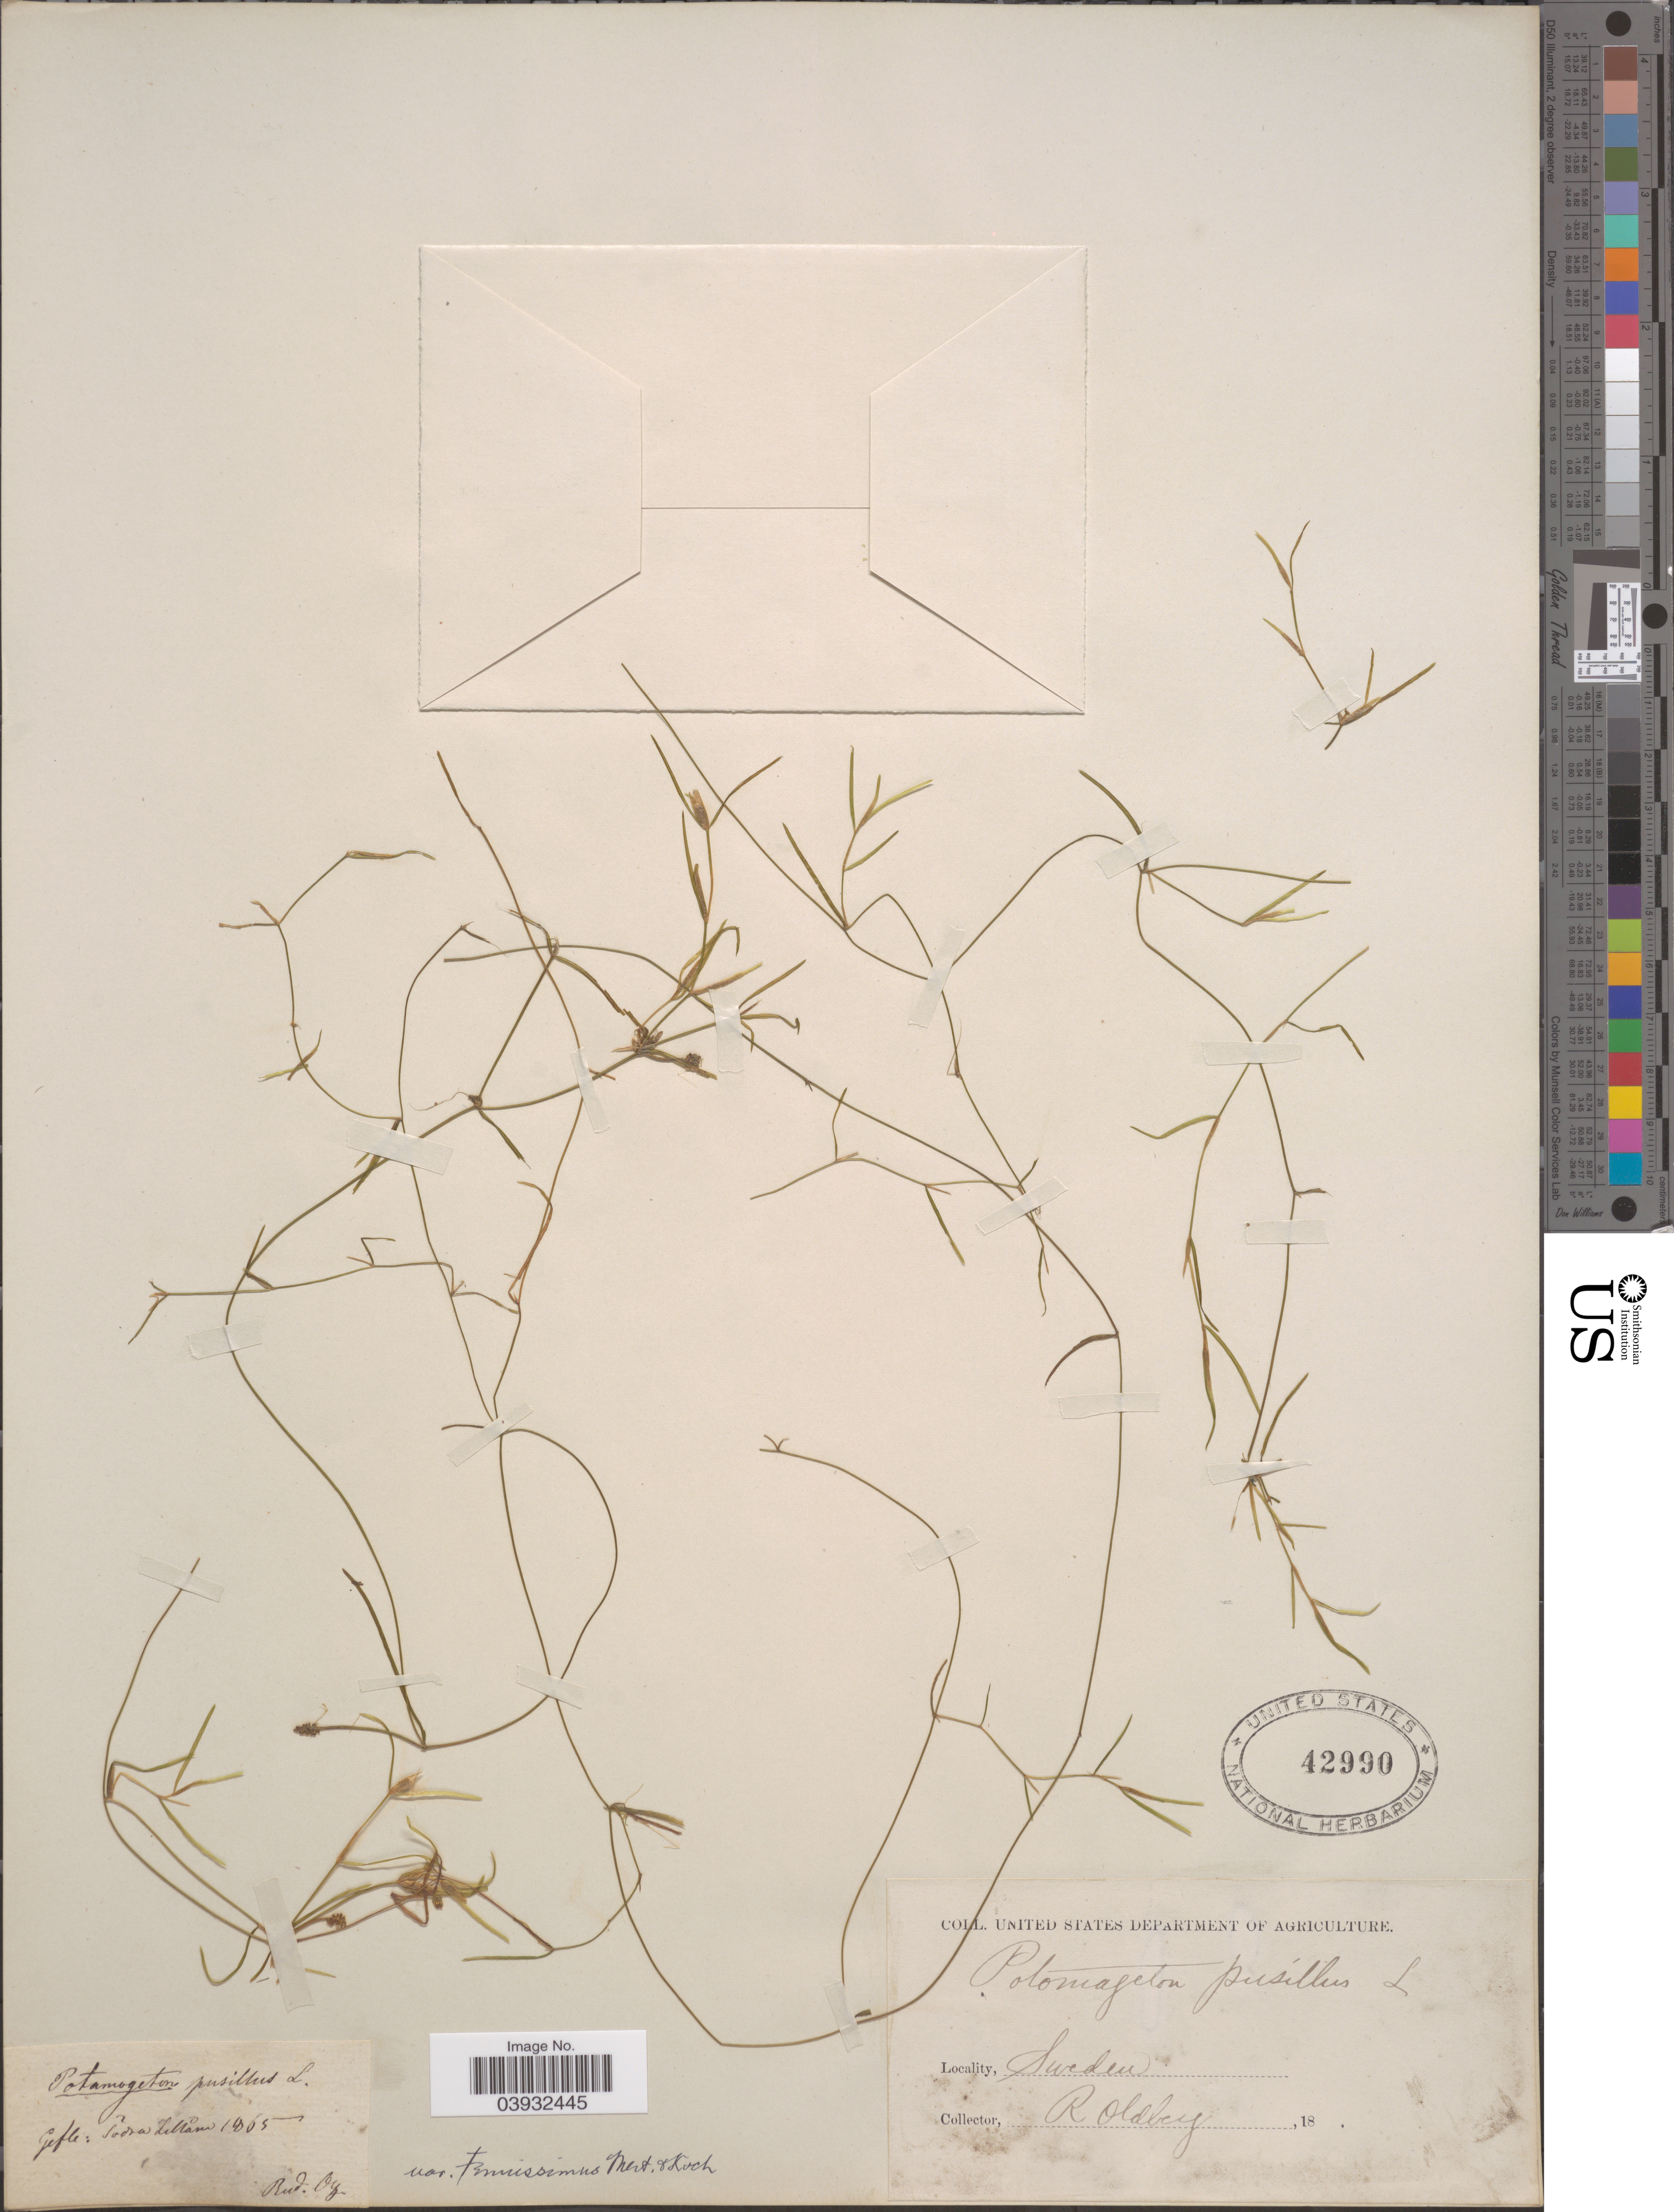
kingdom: Plantae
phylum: Tracheophyta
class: Liliopsida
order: Alismatales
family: Potamogetonaceae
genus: Potamogeton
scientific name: Potamogeton pusillus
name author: L.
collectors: R. Oldberg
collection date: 1865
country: Sweden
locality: Gefle: Todra Lillåm.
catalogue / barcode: US 42990